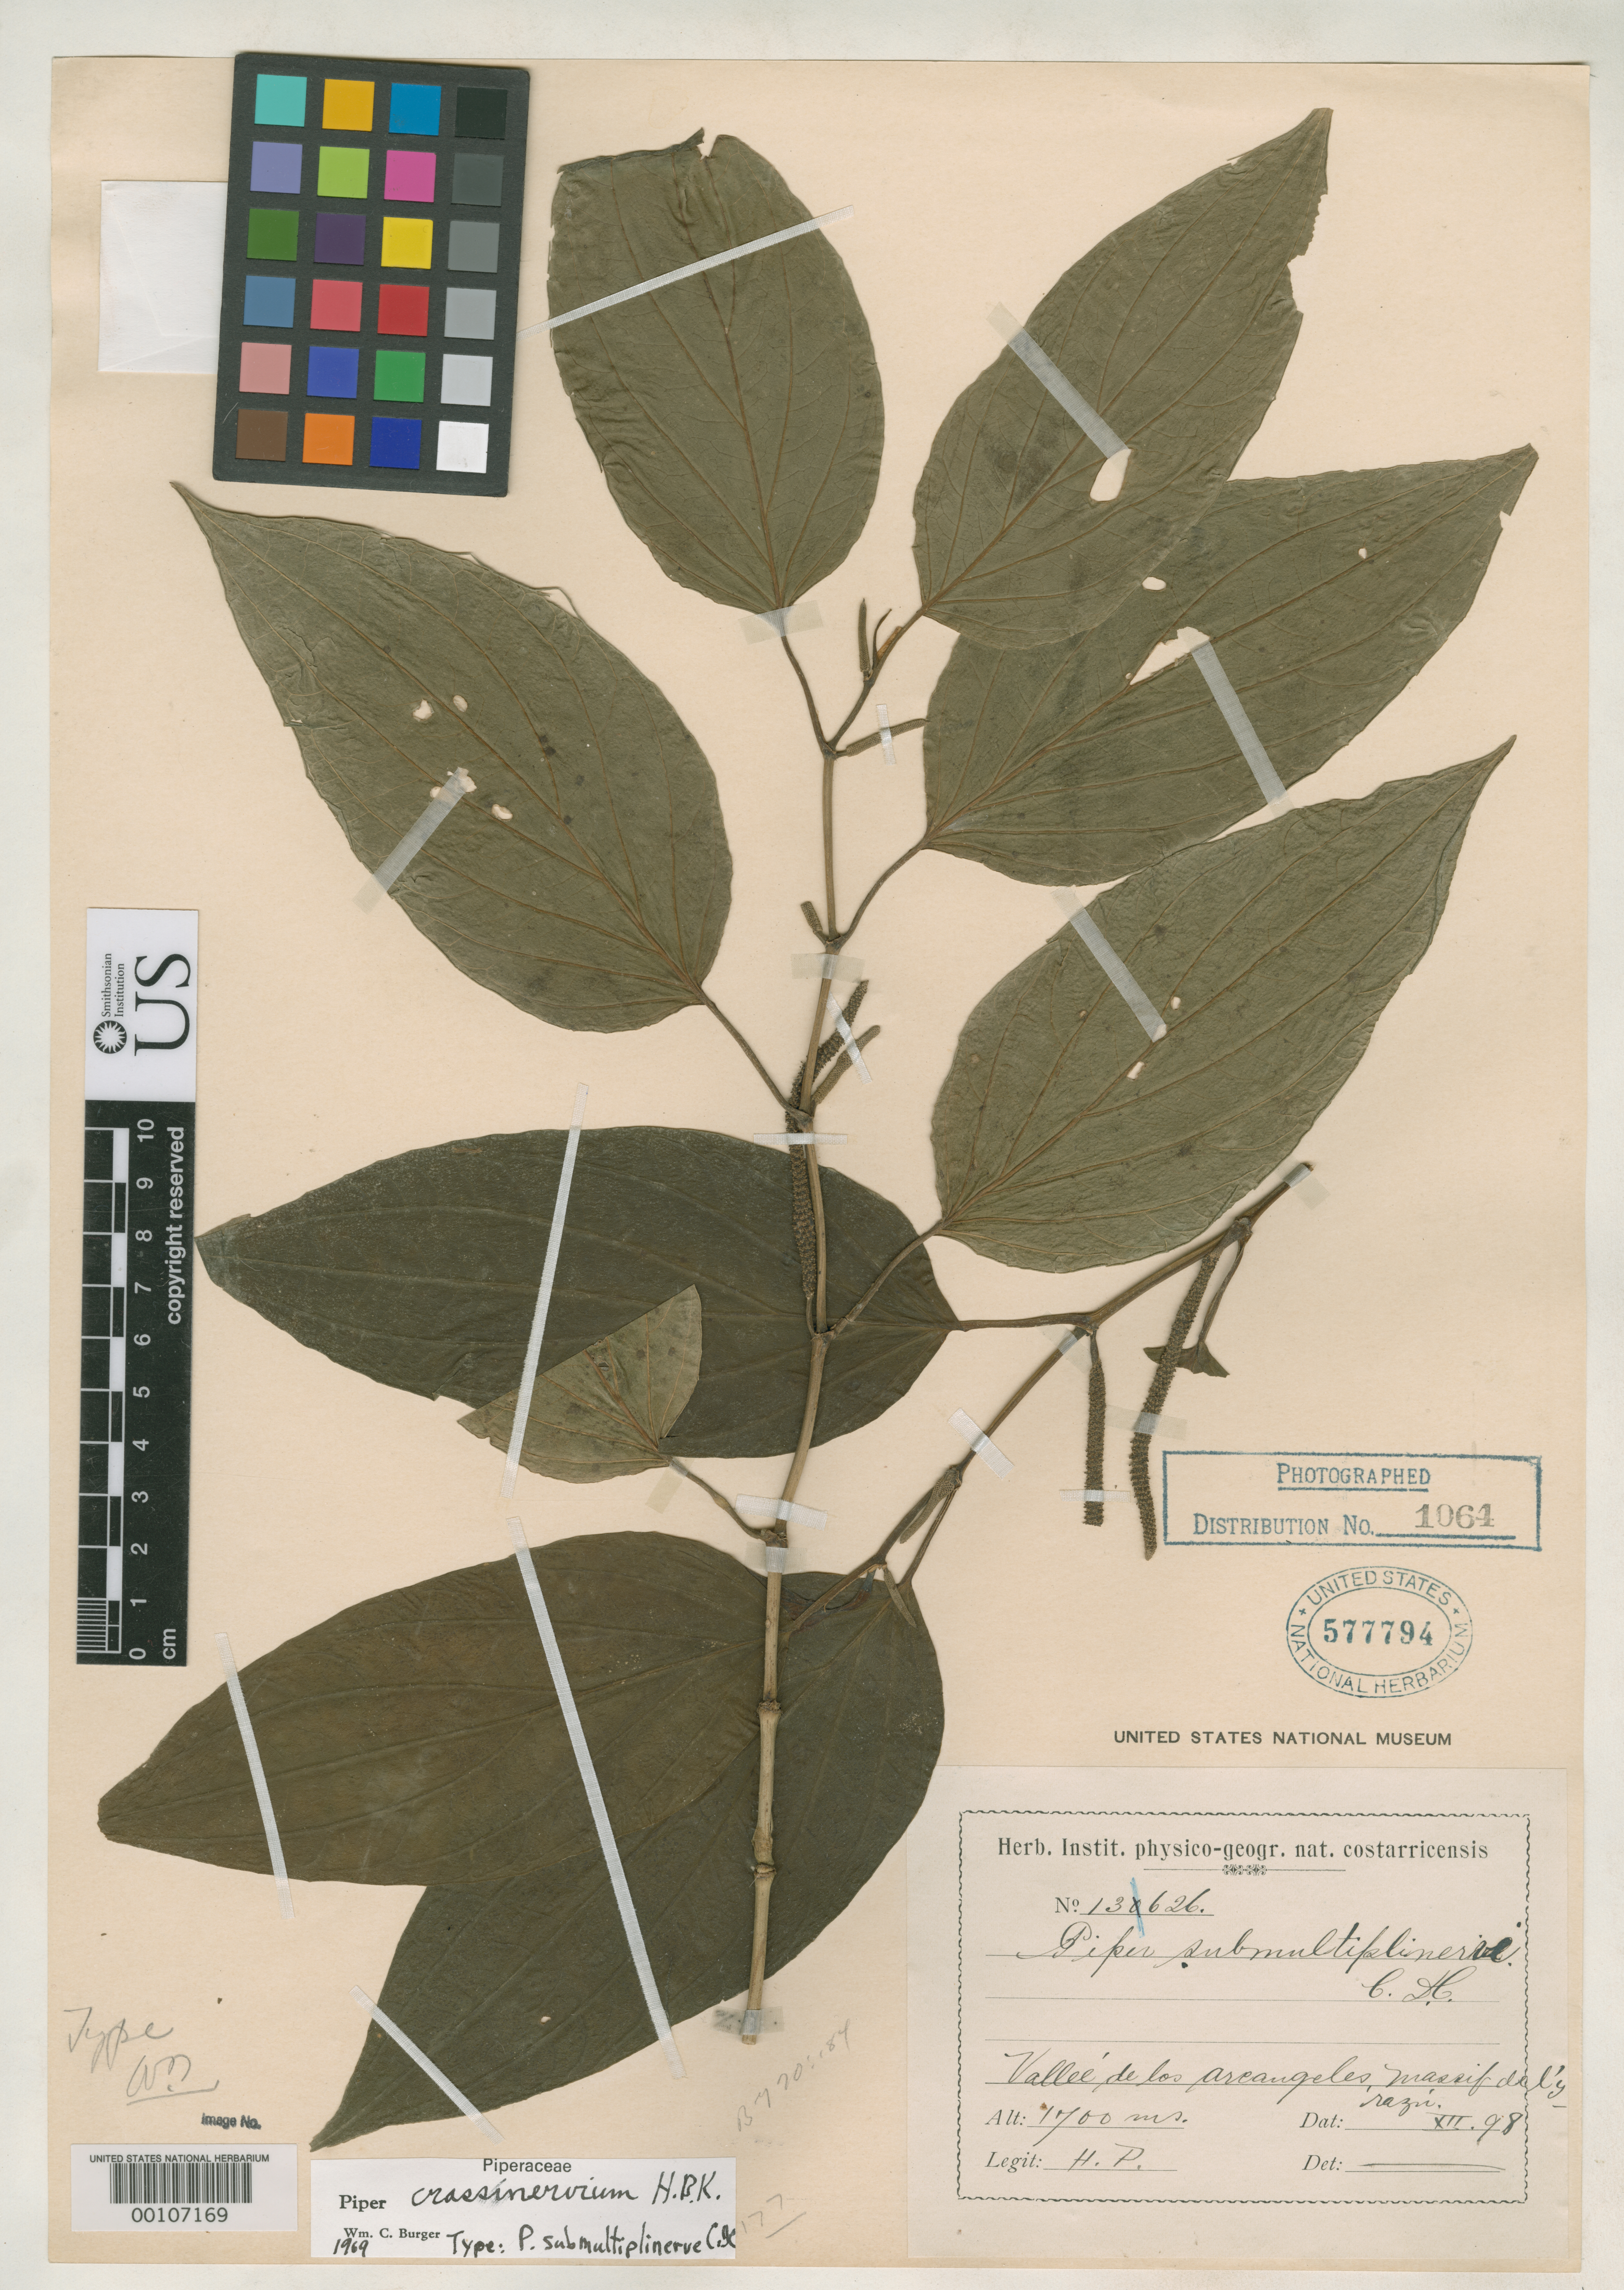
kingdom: Plantae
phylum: Tracheophyta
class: Magnoliopsida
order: Piperales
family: Piperaceae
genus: Piper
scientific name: Piper submultiplinerve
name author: C. DC.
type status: Isotype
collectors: H. F. Pittier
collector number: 13626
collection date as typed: Dec 1898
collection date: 1898-12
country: Costa Rica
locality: Vallee de Los Arcangeles, massif de Iscazu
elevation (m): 1700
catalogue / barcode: US 577794